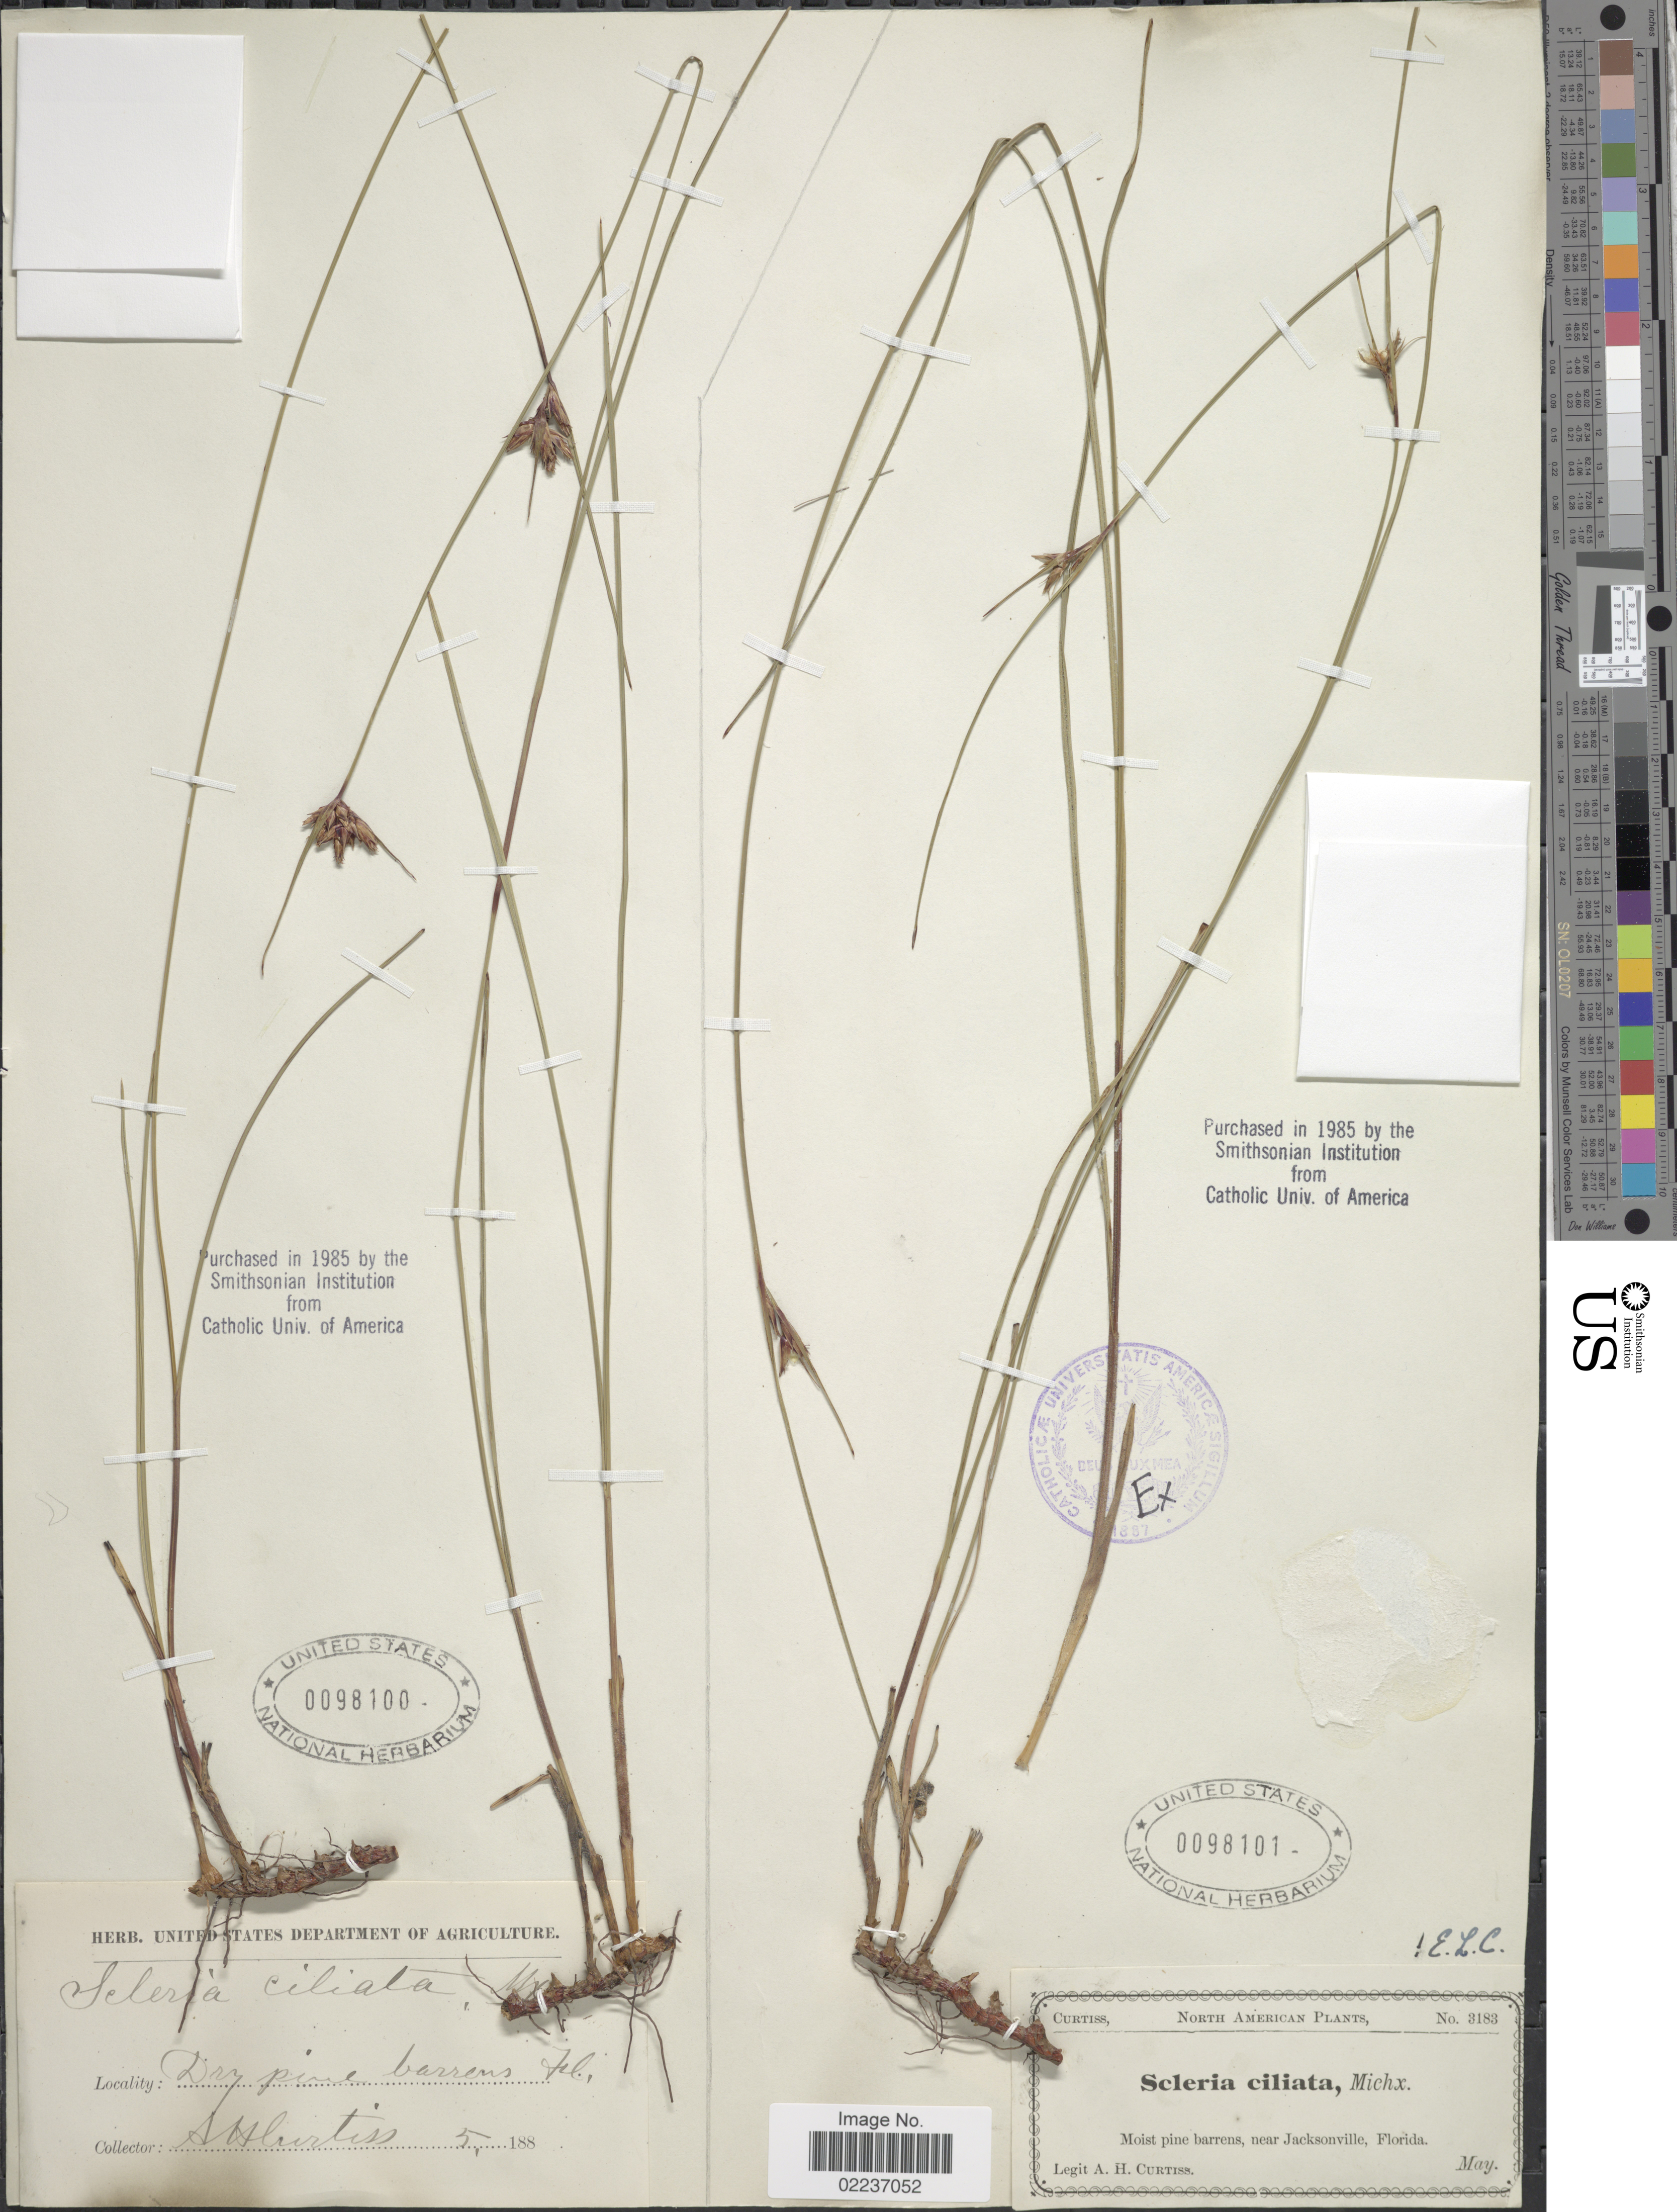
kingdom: Plantae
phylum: Tracheophyta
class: Liliopsida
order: Poales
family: Cyperaceae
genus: Scleria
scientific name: Scleria ciliata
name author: Michx.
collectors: A. H. Curtiss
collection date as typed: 188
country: United States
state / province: Florida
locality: Dry pine barrens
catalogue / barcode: US 98100